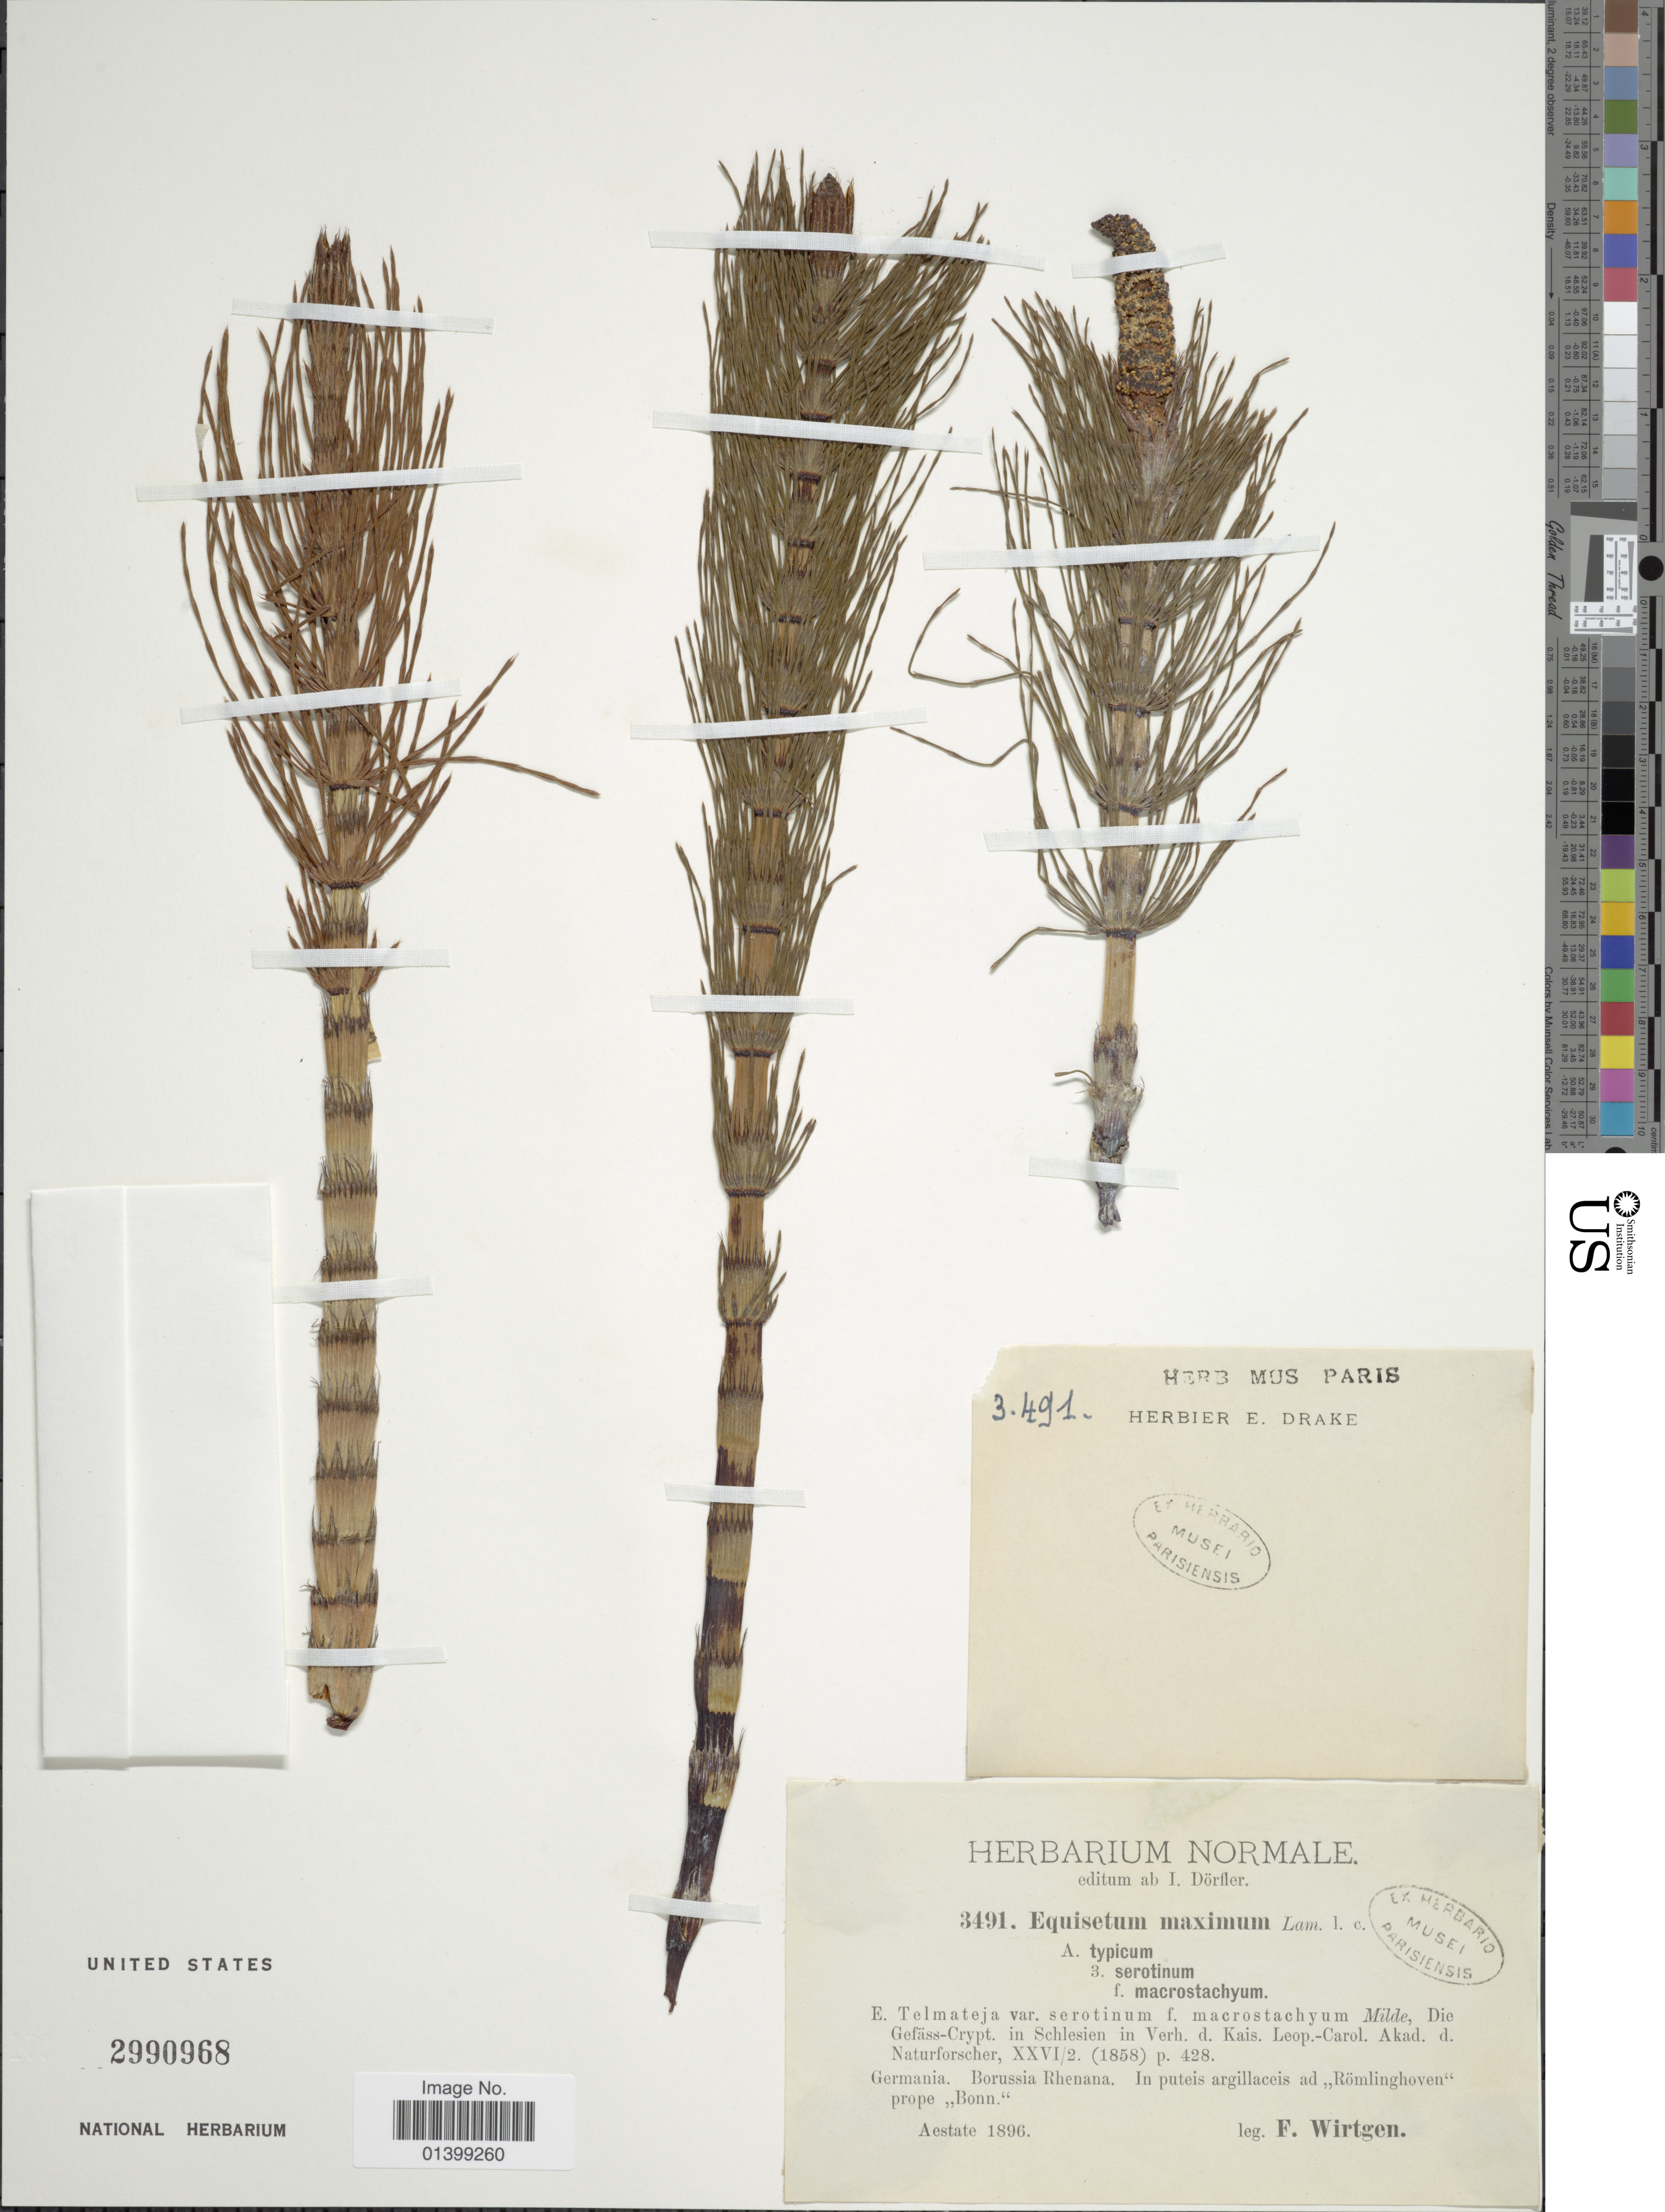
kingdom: Plantae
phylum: Tracheophyta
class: Polypodiopsida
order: Equisetales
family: Equisetaceae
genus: Equisetum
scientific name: Equisetum telmateia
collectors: F. Wirtgen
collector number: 3491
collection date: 1896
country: Germany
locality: Borussia Rhenana, In puteis argillaceis ad ,,Römlinghoven' prope ,,Bonn'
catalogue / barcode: US 2990968